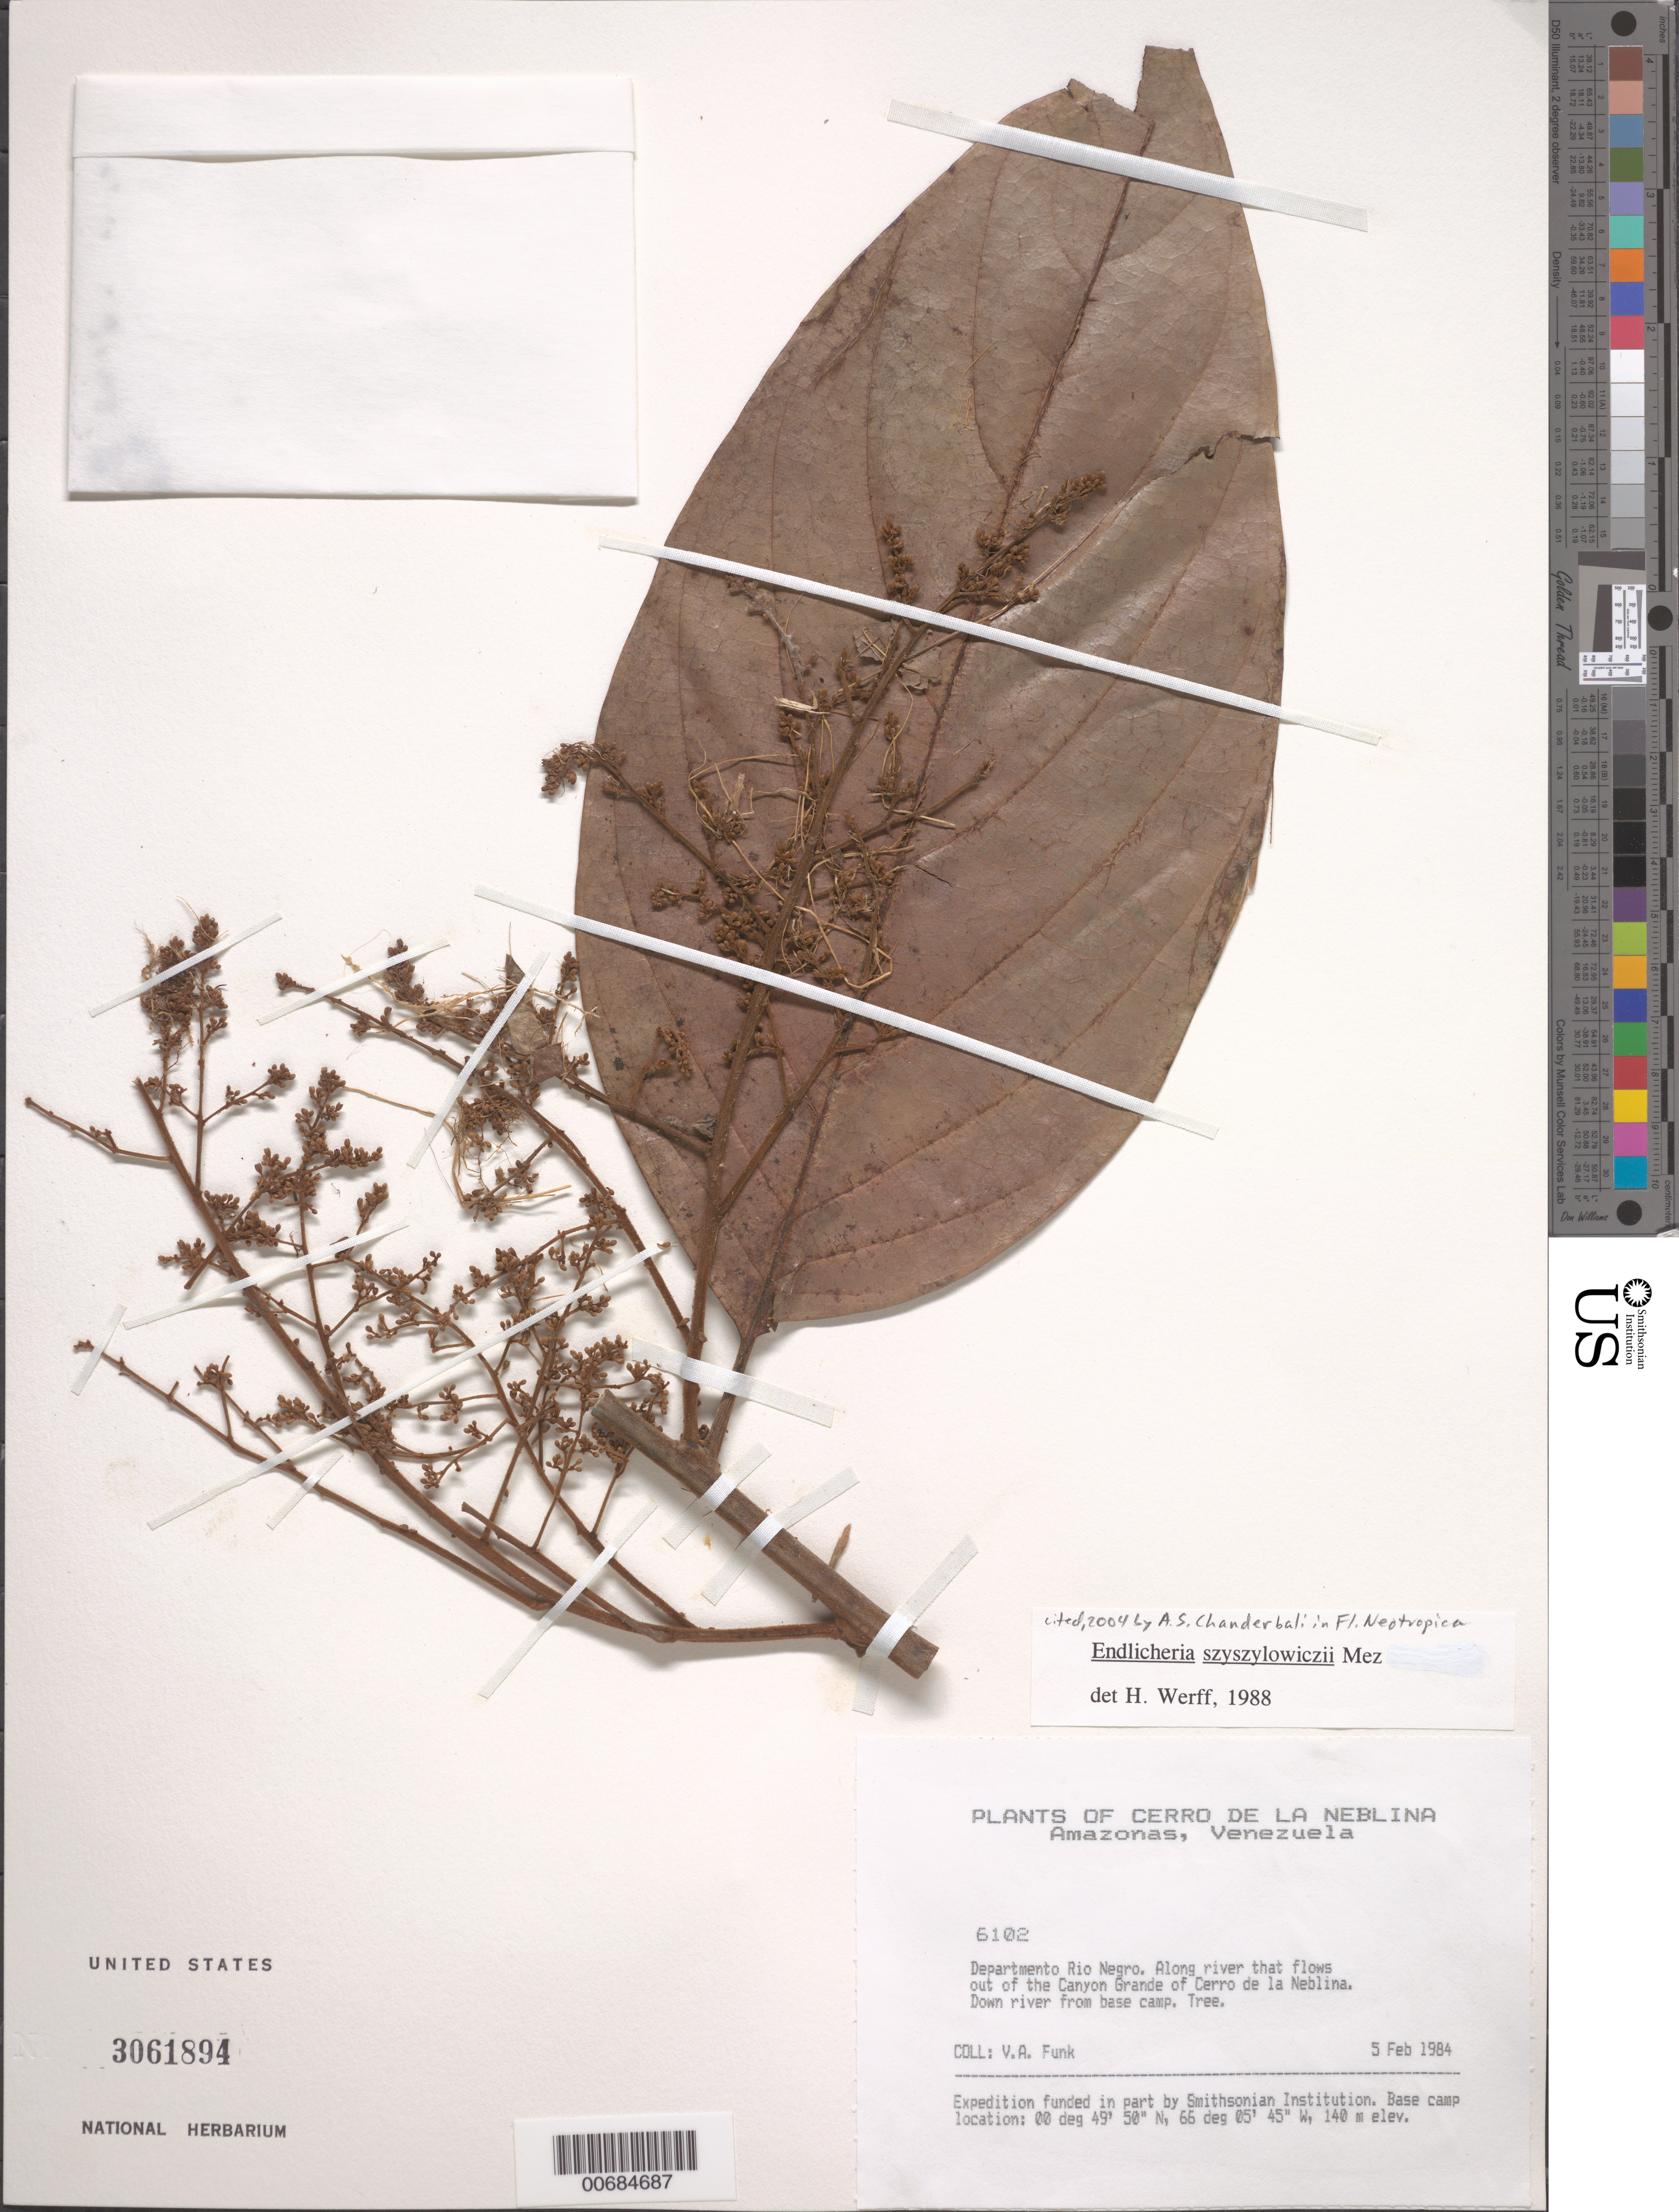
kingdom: Plantae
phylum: Tracheophyta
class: Magnoliopsida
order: Laurales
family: Lauraceae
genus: Endlicheria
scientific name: Endlicheria szyszyloviczii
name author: Mez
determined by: van der Werff, H., (MO), Missouri Botanical Garden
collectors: V. Funk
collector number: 6102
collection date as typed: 5-Feb-84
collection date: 1984-02-05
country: Venezuela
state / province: Amazonas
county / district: Río Negro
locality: Canyon Grande, Cerro de la Neblina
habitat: Along river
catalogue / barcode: US 3061894